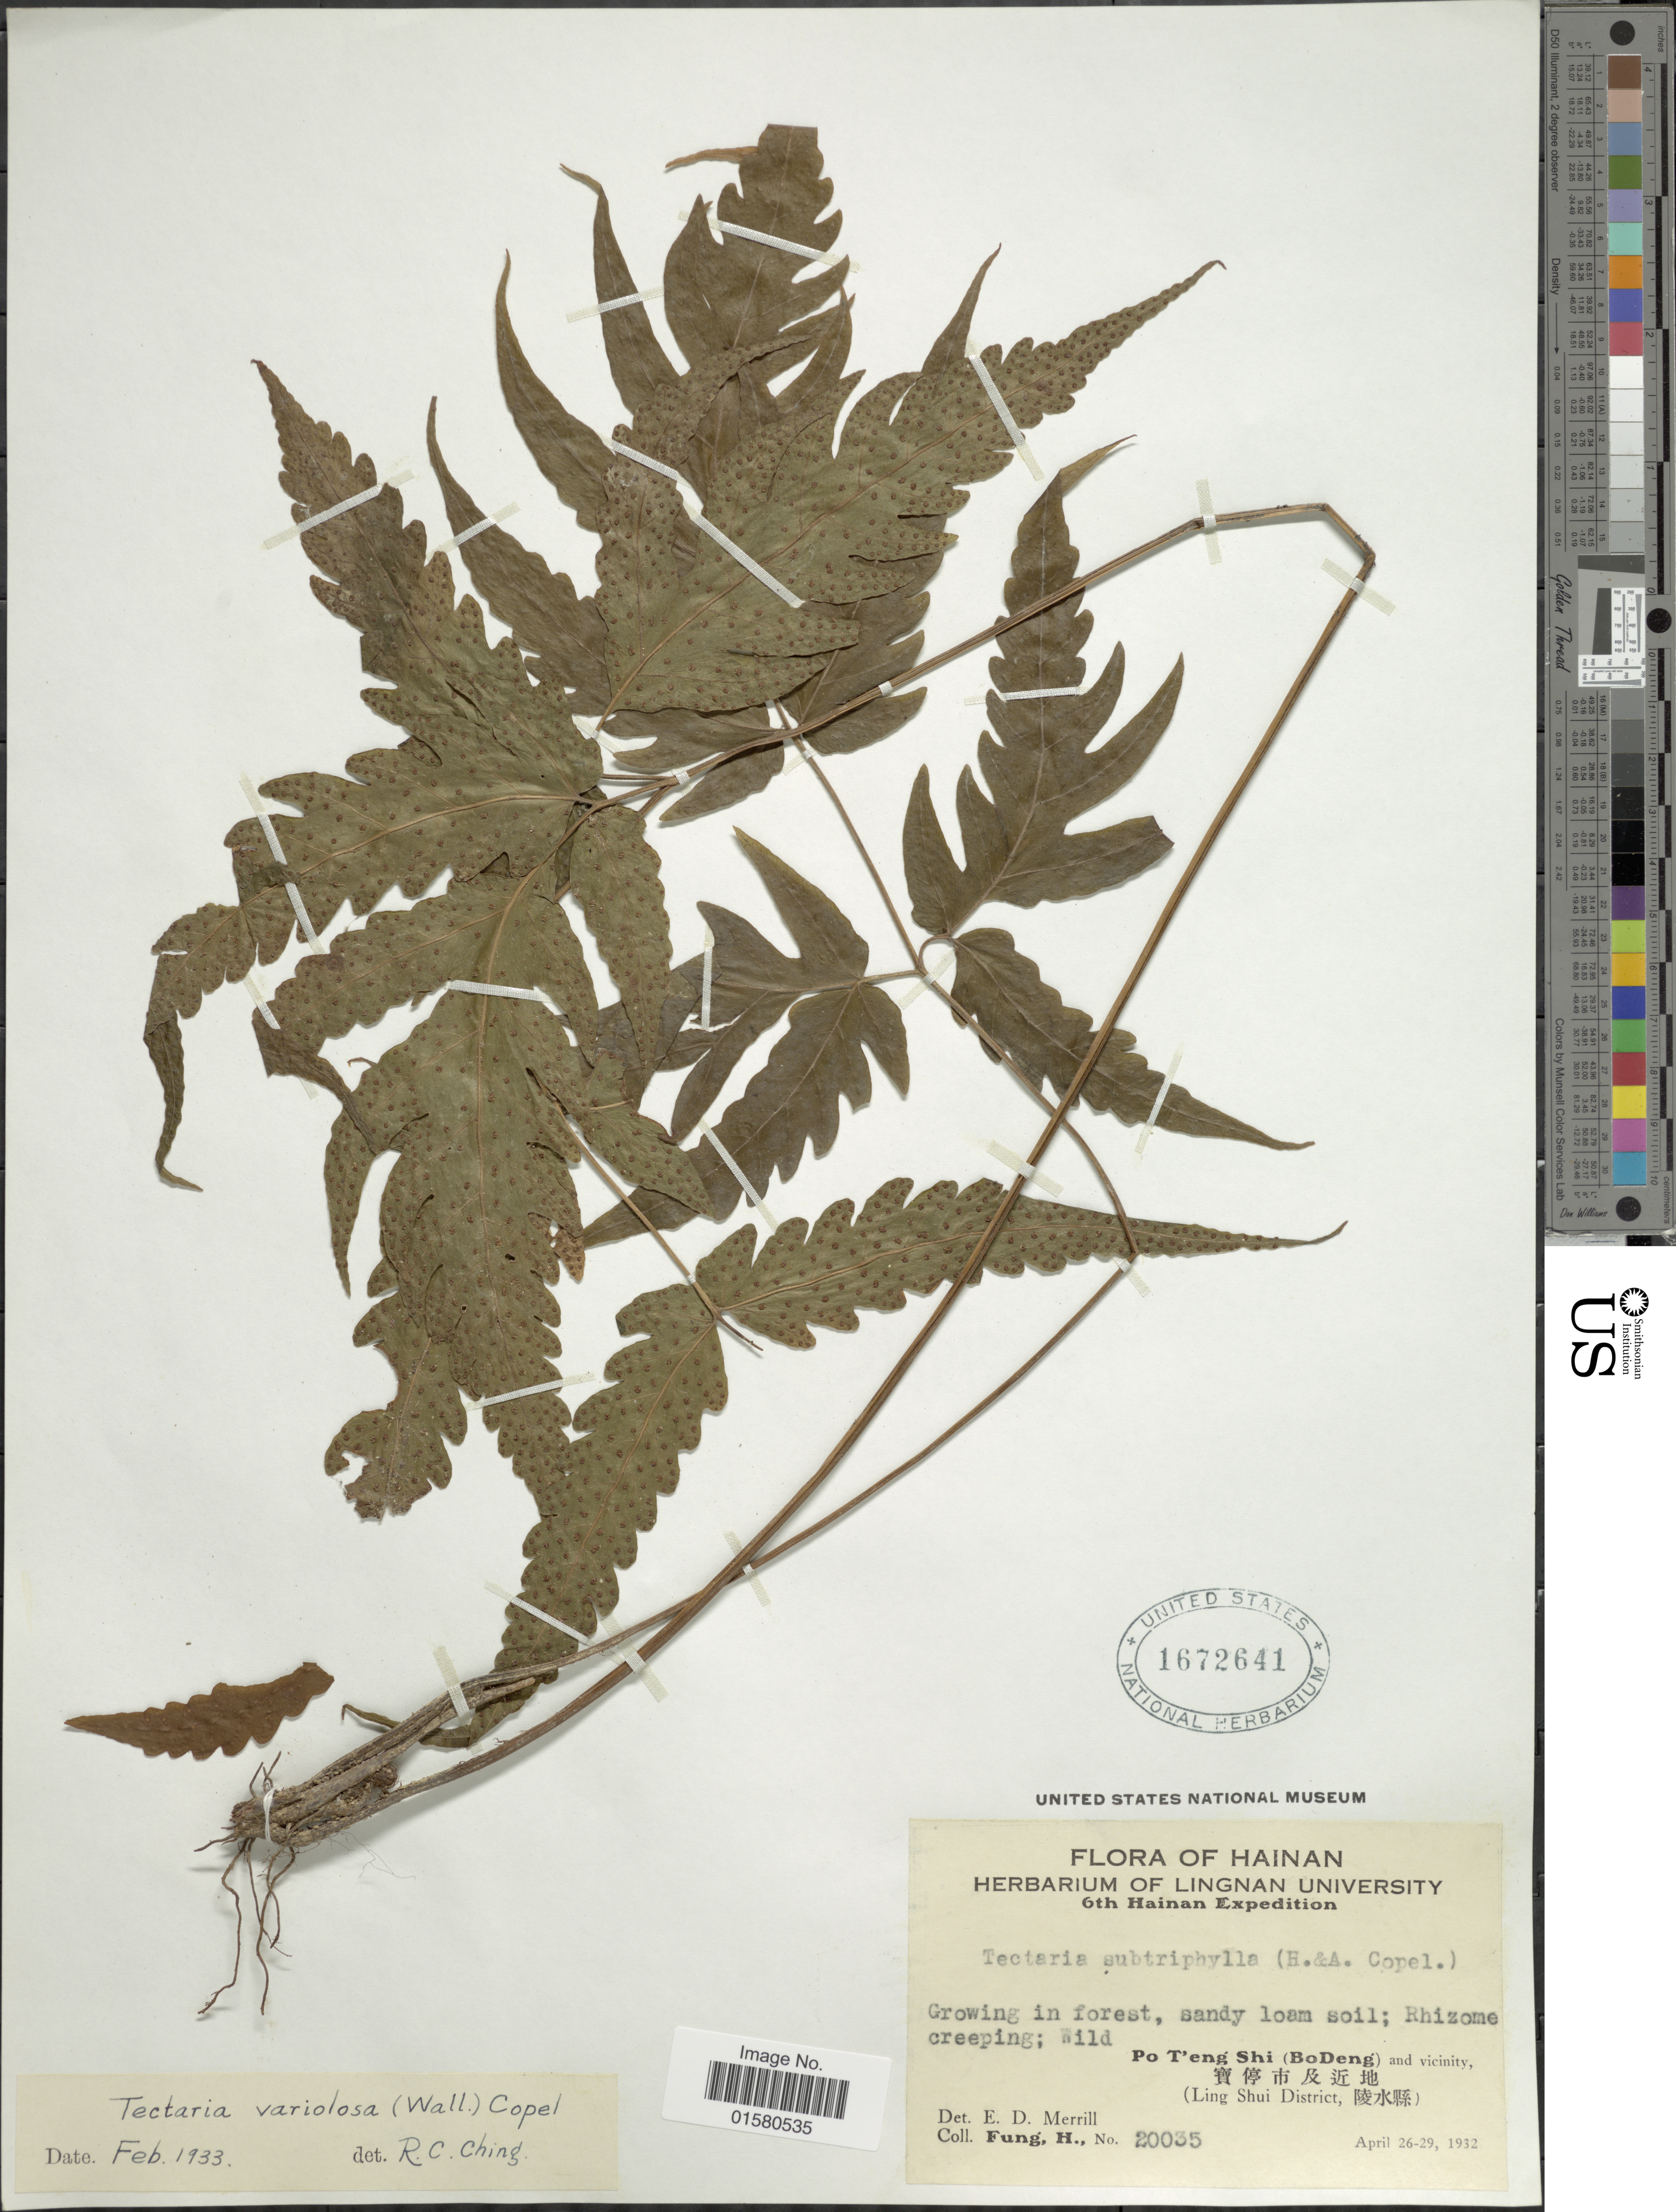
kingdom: Plantae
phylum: Tracheophyta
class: Polypodiopsida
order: Polypodiales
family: Tectariaceae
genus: Tectaria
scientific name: Tectaria variolosa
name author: (Wall. ex Hook.) C. Chr.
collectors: H. Fung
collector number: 30035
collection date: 1932-04-26/1932-04-29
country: China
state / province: Hainan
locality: T'eng Shi ( BoDeng ) and Vicinity, ( Ling Shui district)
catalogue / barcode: US 1672641